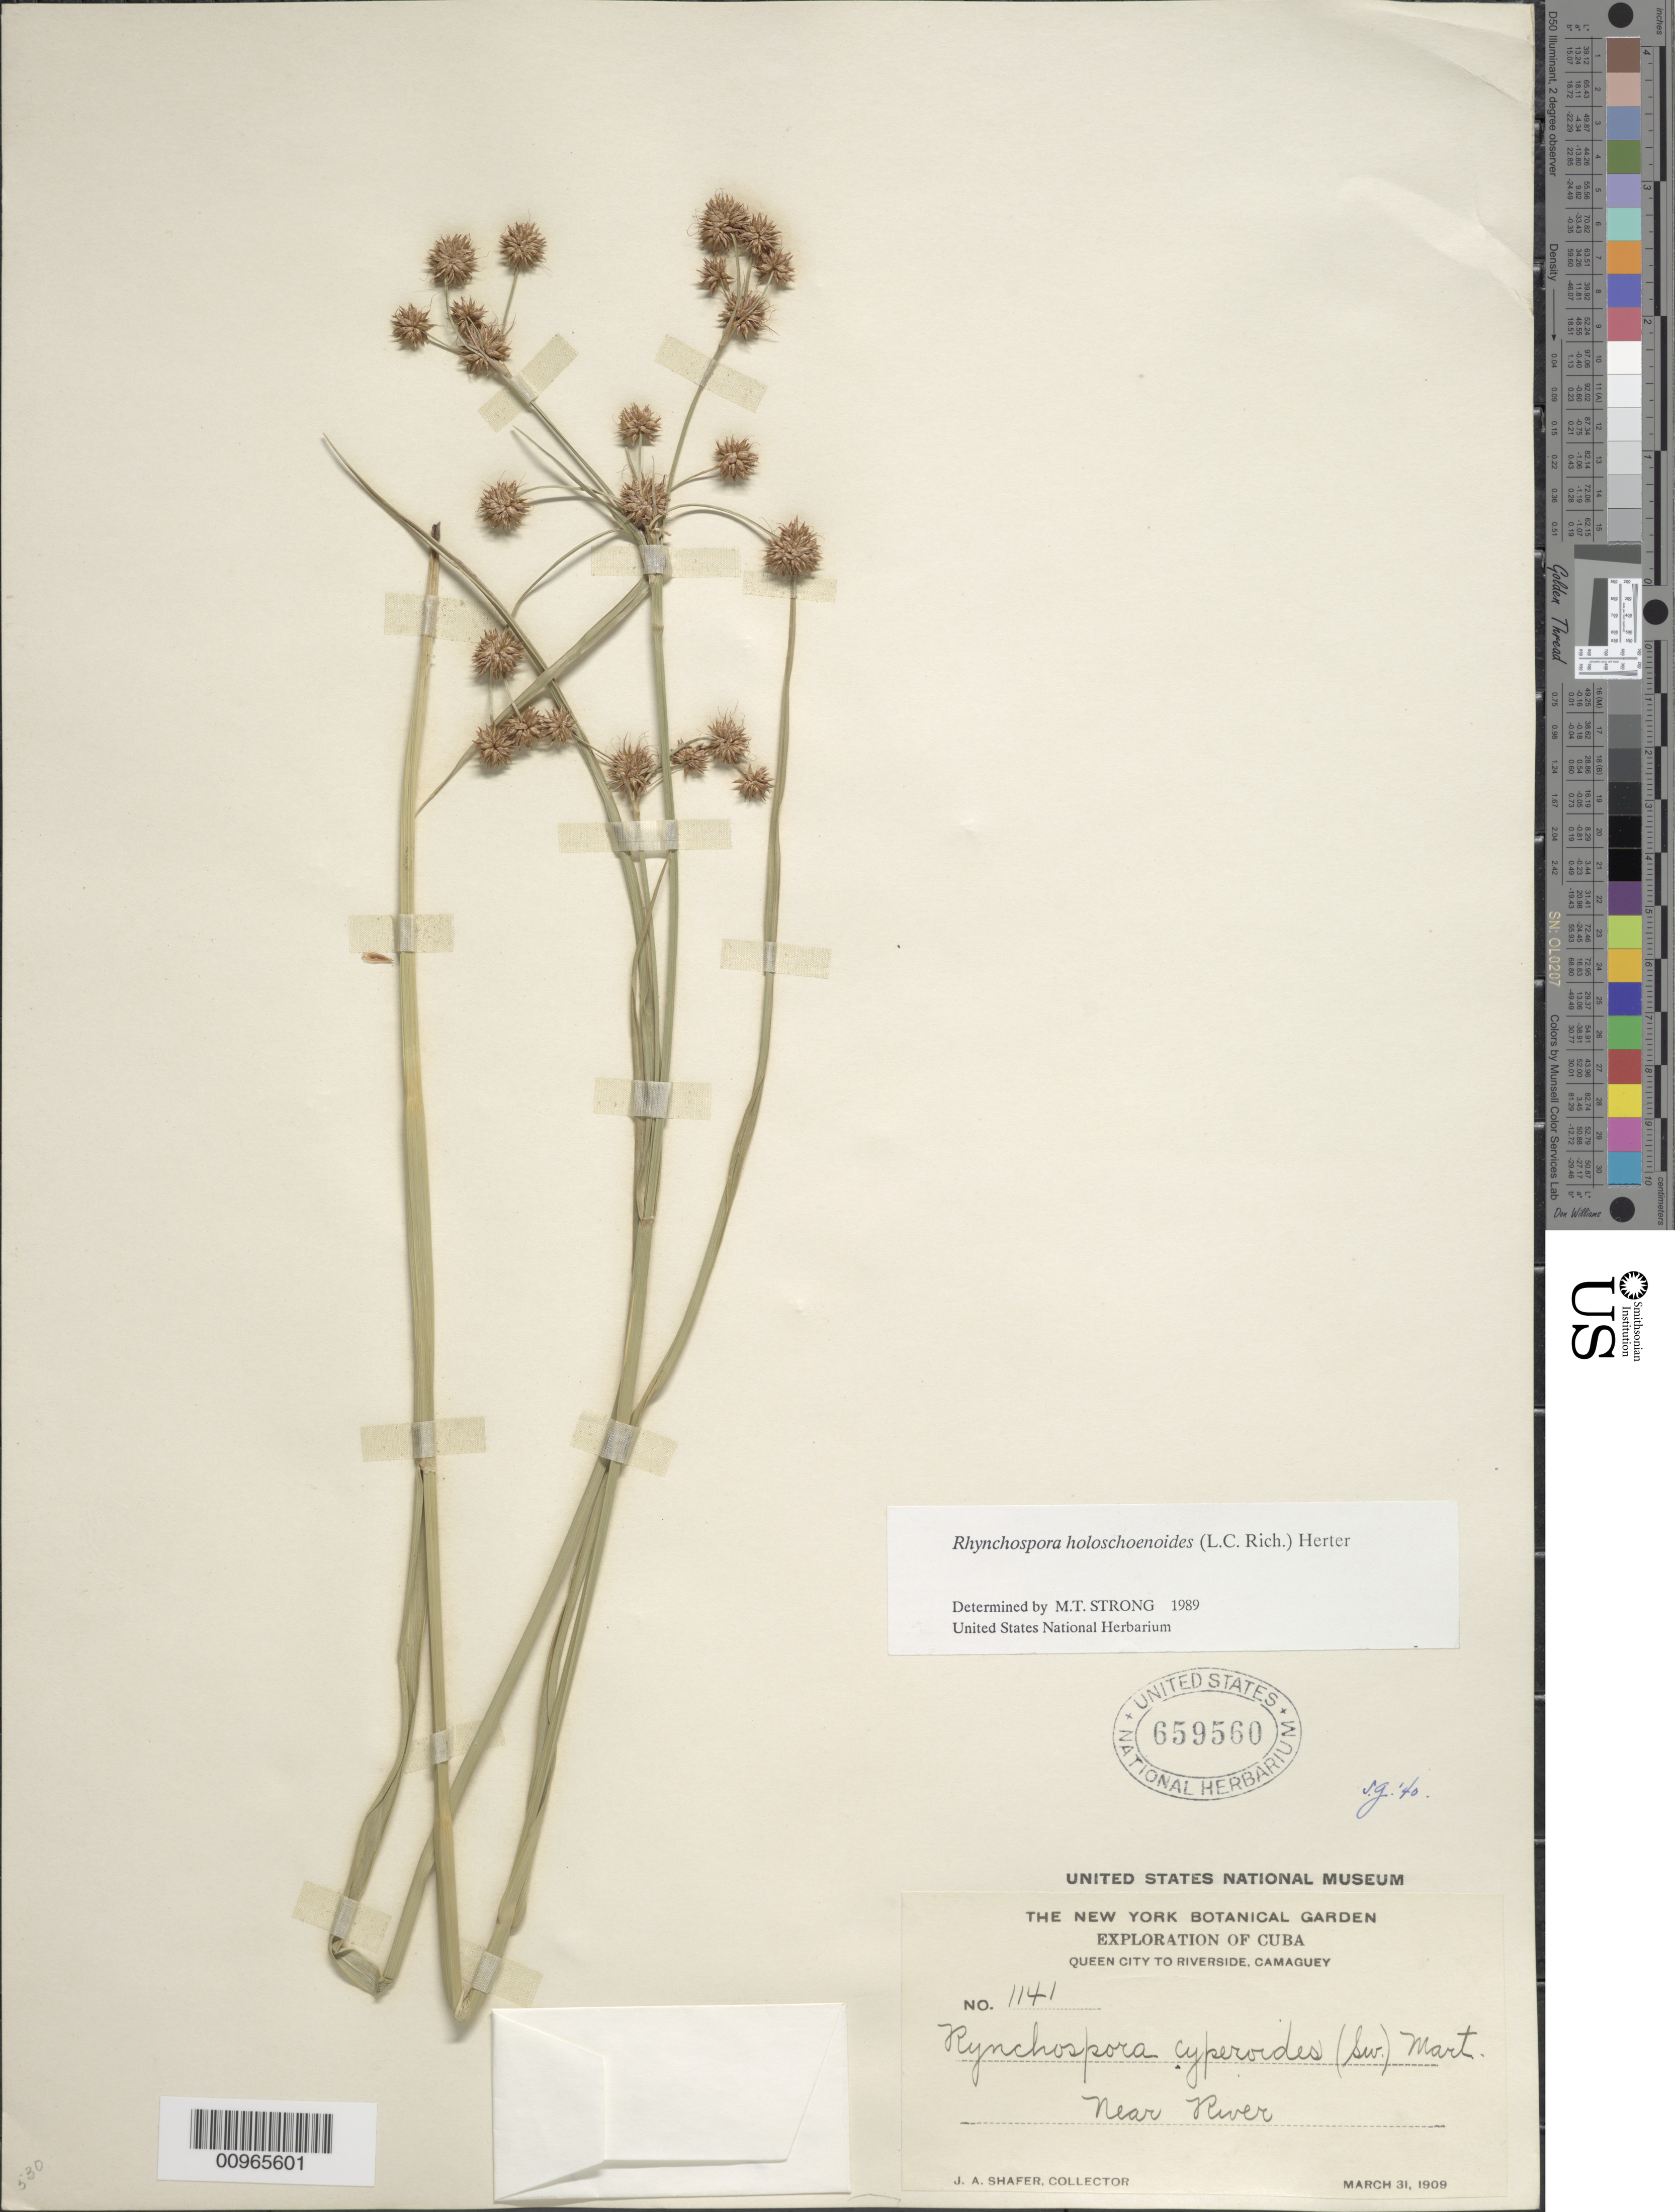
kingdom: Plantae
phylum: Tracheophyta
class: Liliopsida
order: Poales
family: Cyperaceae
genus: Rhynchospora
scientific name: Rhynchospora holoschoenoides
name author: (Rich.) Herter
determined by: Strong, M. T., (US), Smithsonian Institution - National Museum of Natural History (UNITED STATES)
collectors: J. A. Shafer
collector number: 1141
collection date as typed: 31 Mar 1909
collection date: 1909-03-31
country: Cuba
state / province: Camagüey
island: Cuba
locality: Queen City to Riverside, near river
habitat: Near river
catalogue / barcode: US 659560